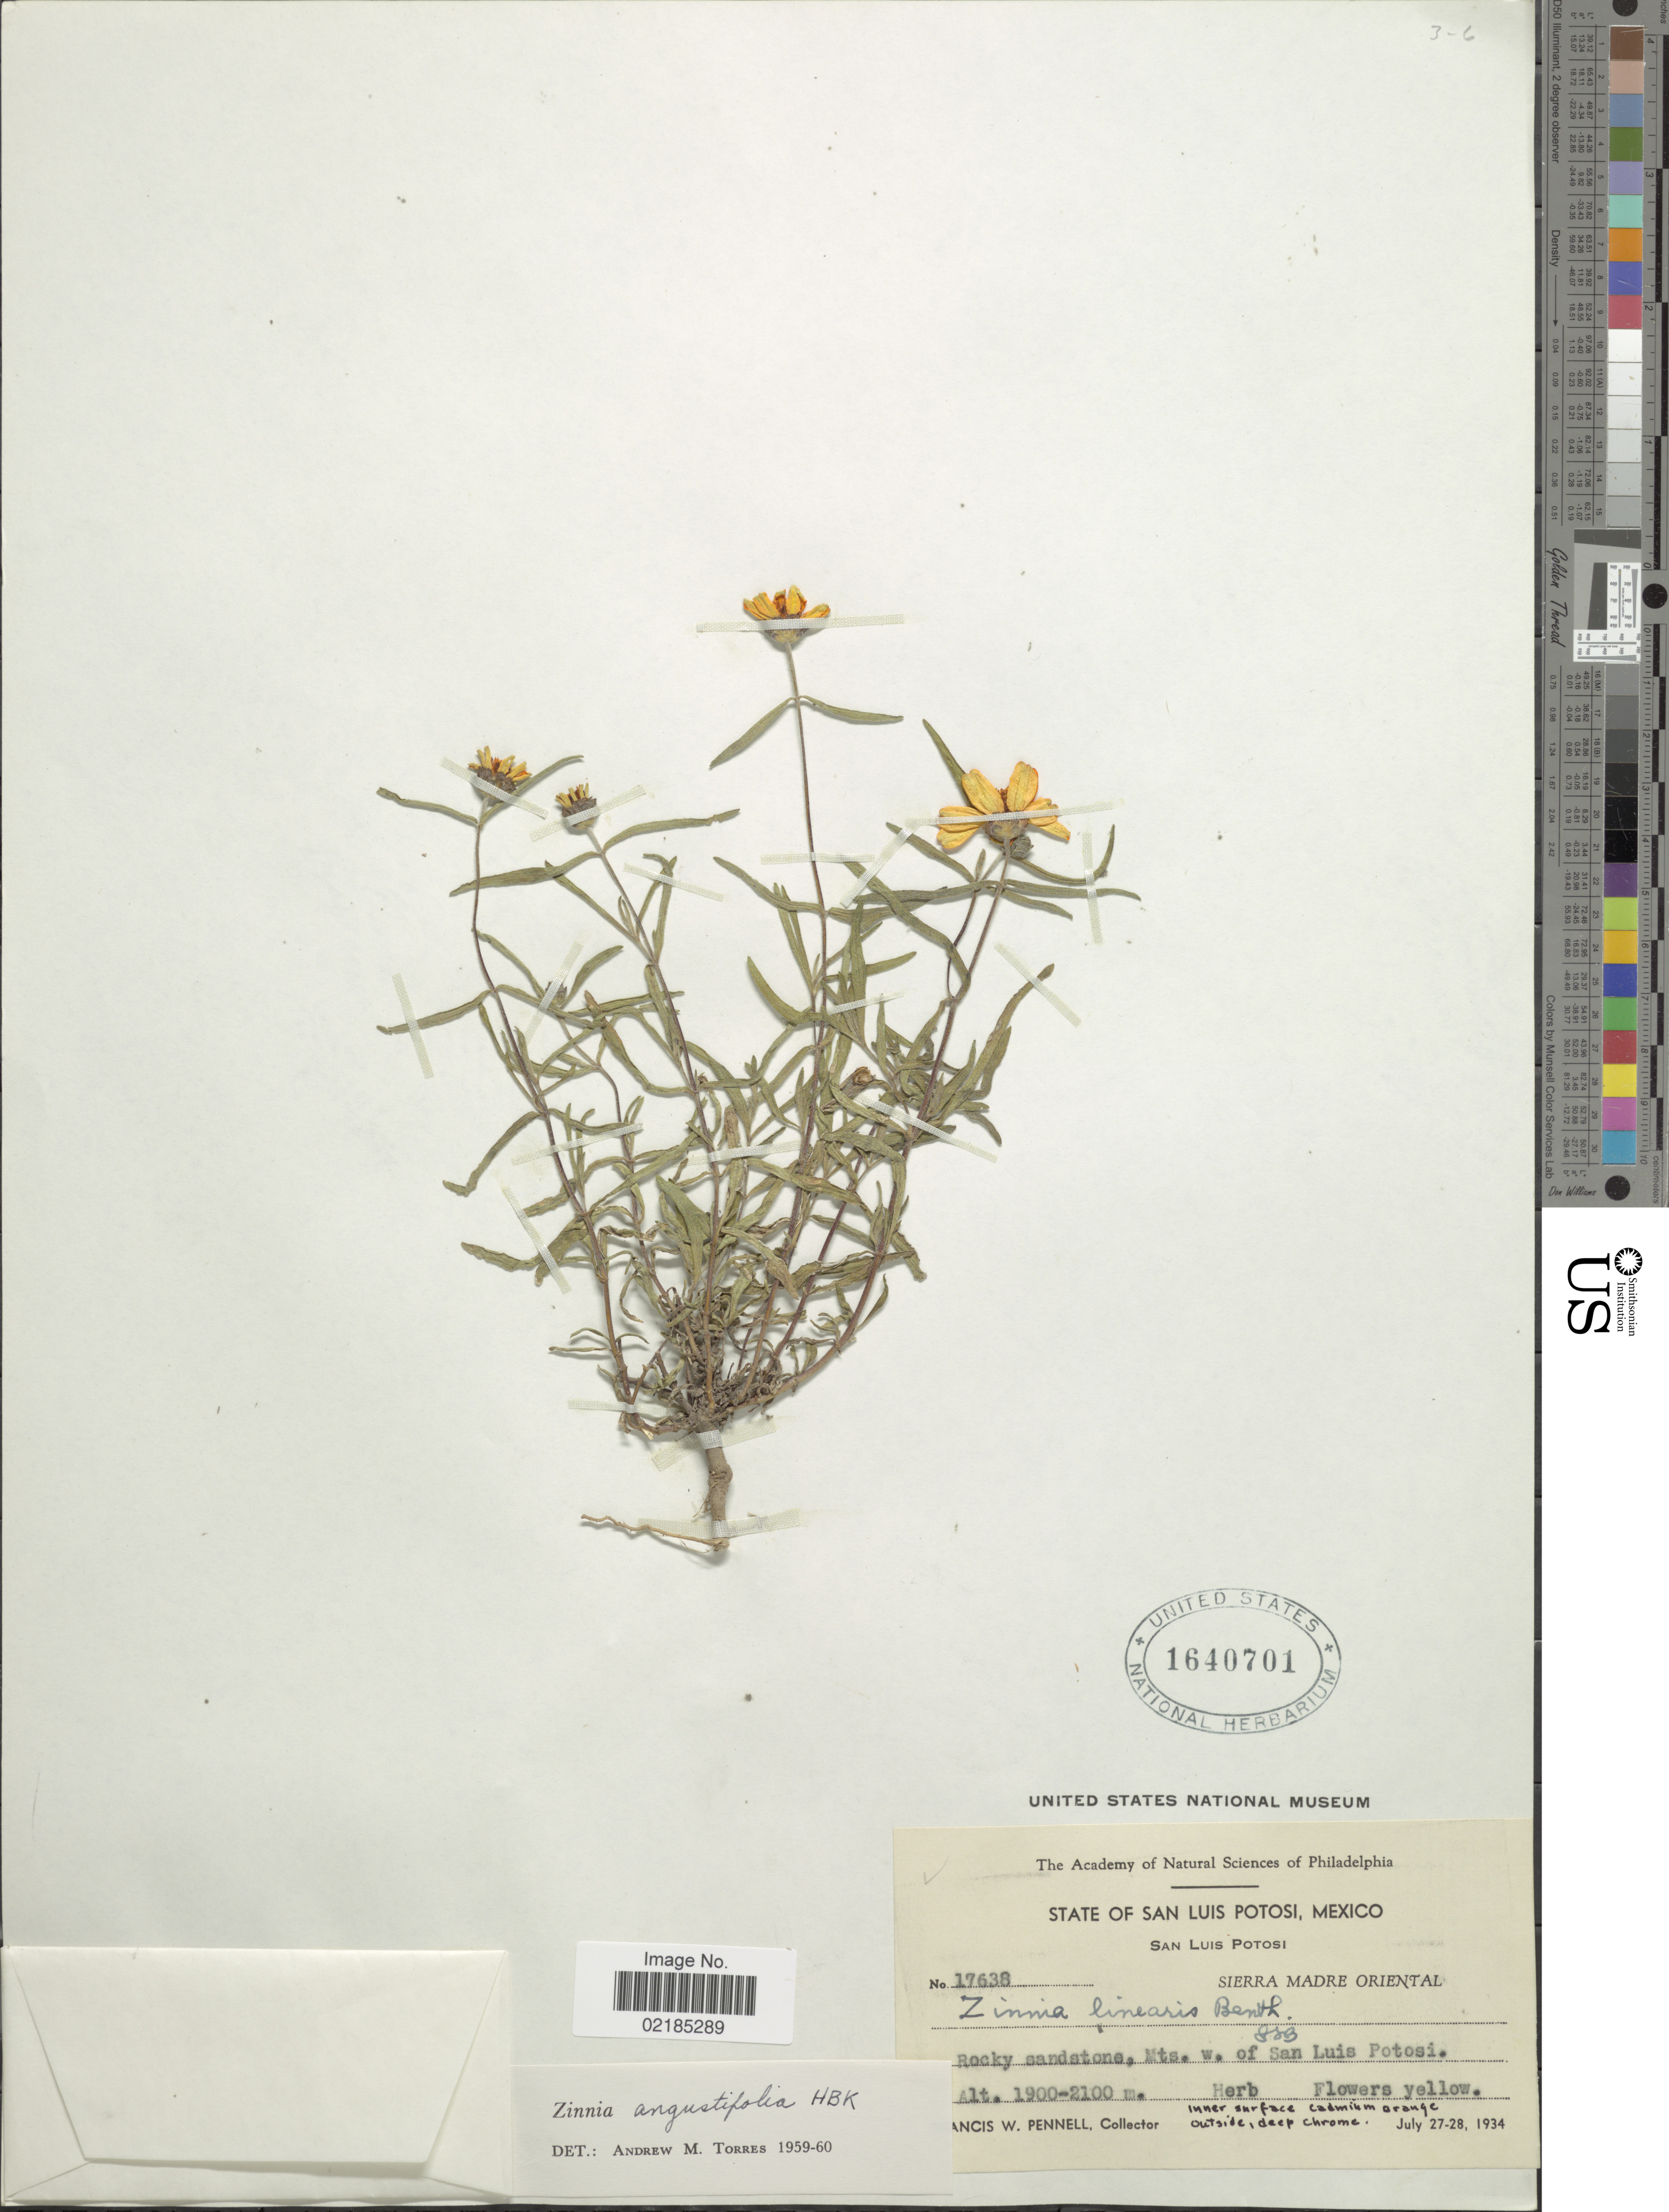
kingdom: Plantae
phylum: Tracheophyta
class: Magnoliopsida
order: Asterales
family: Asteraceae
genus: Zinnia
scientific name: Zinnia angustifolia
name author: Kunth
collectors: F. W. Pennell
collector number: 17638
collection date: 1934-07-27/1934-07-28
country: Mexico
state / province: San Luis Potosí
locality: San Luis Potosi. Sierra Madre Oriental. Mts. w. of San Luis Potosi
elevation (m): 1900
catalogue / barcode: US 1640701